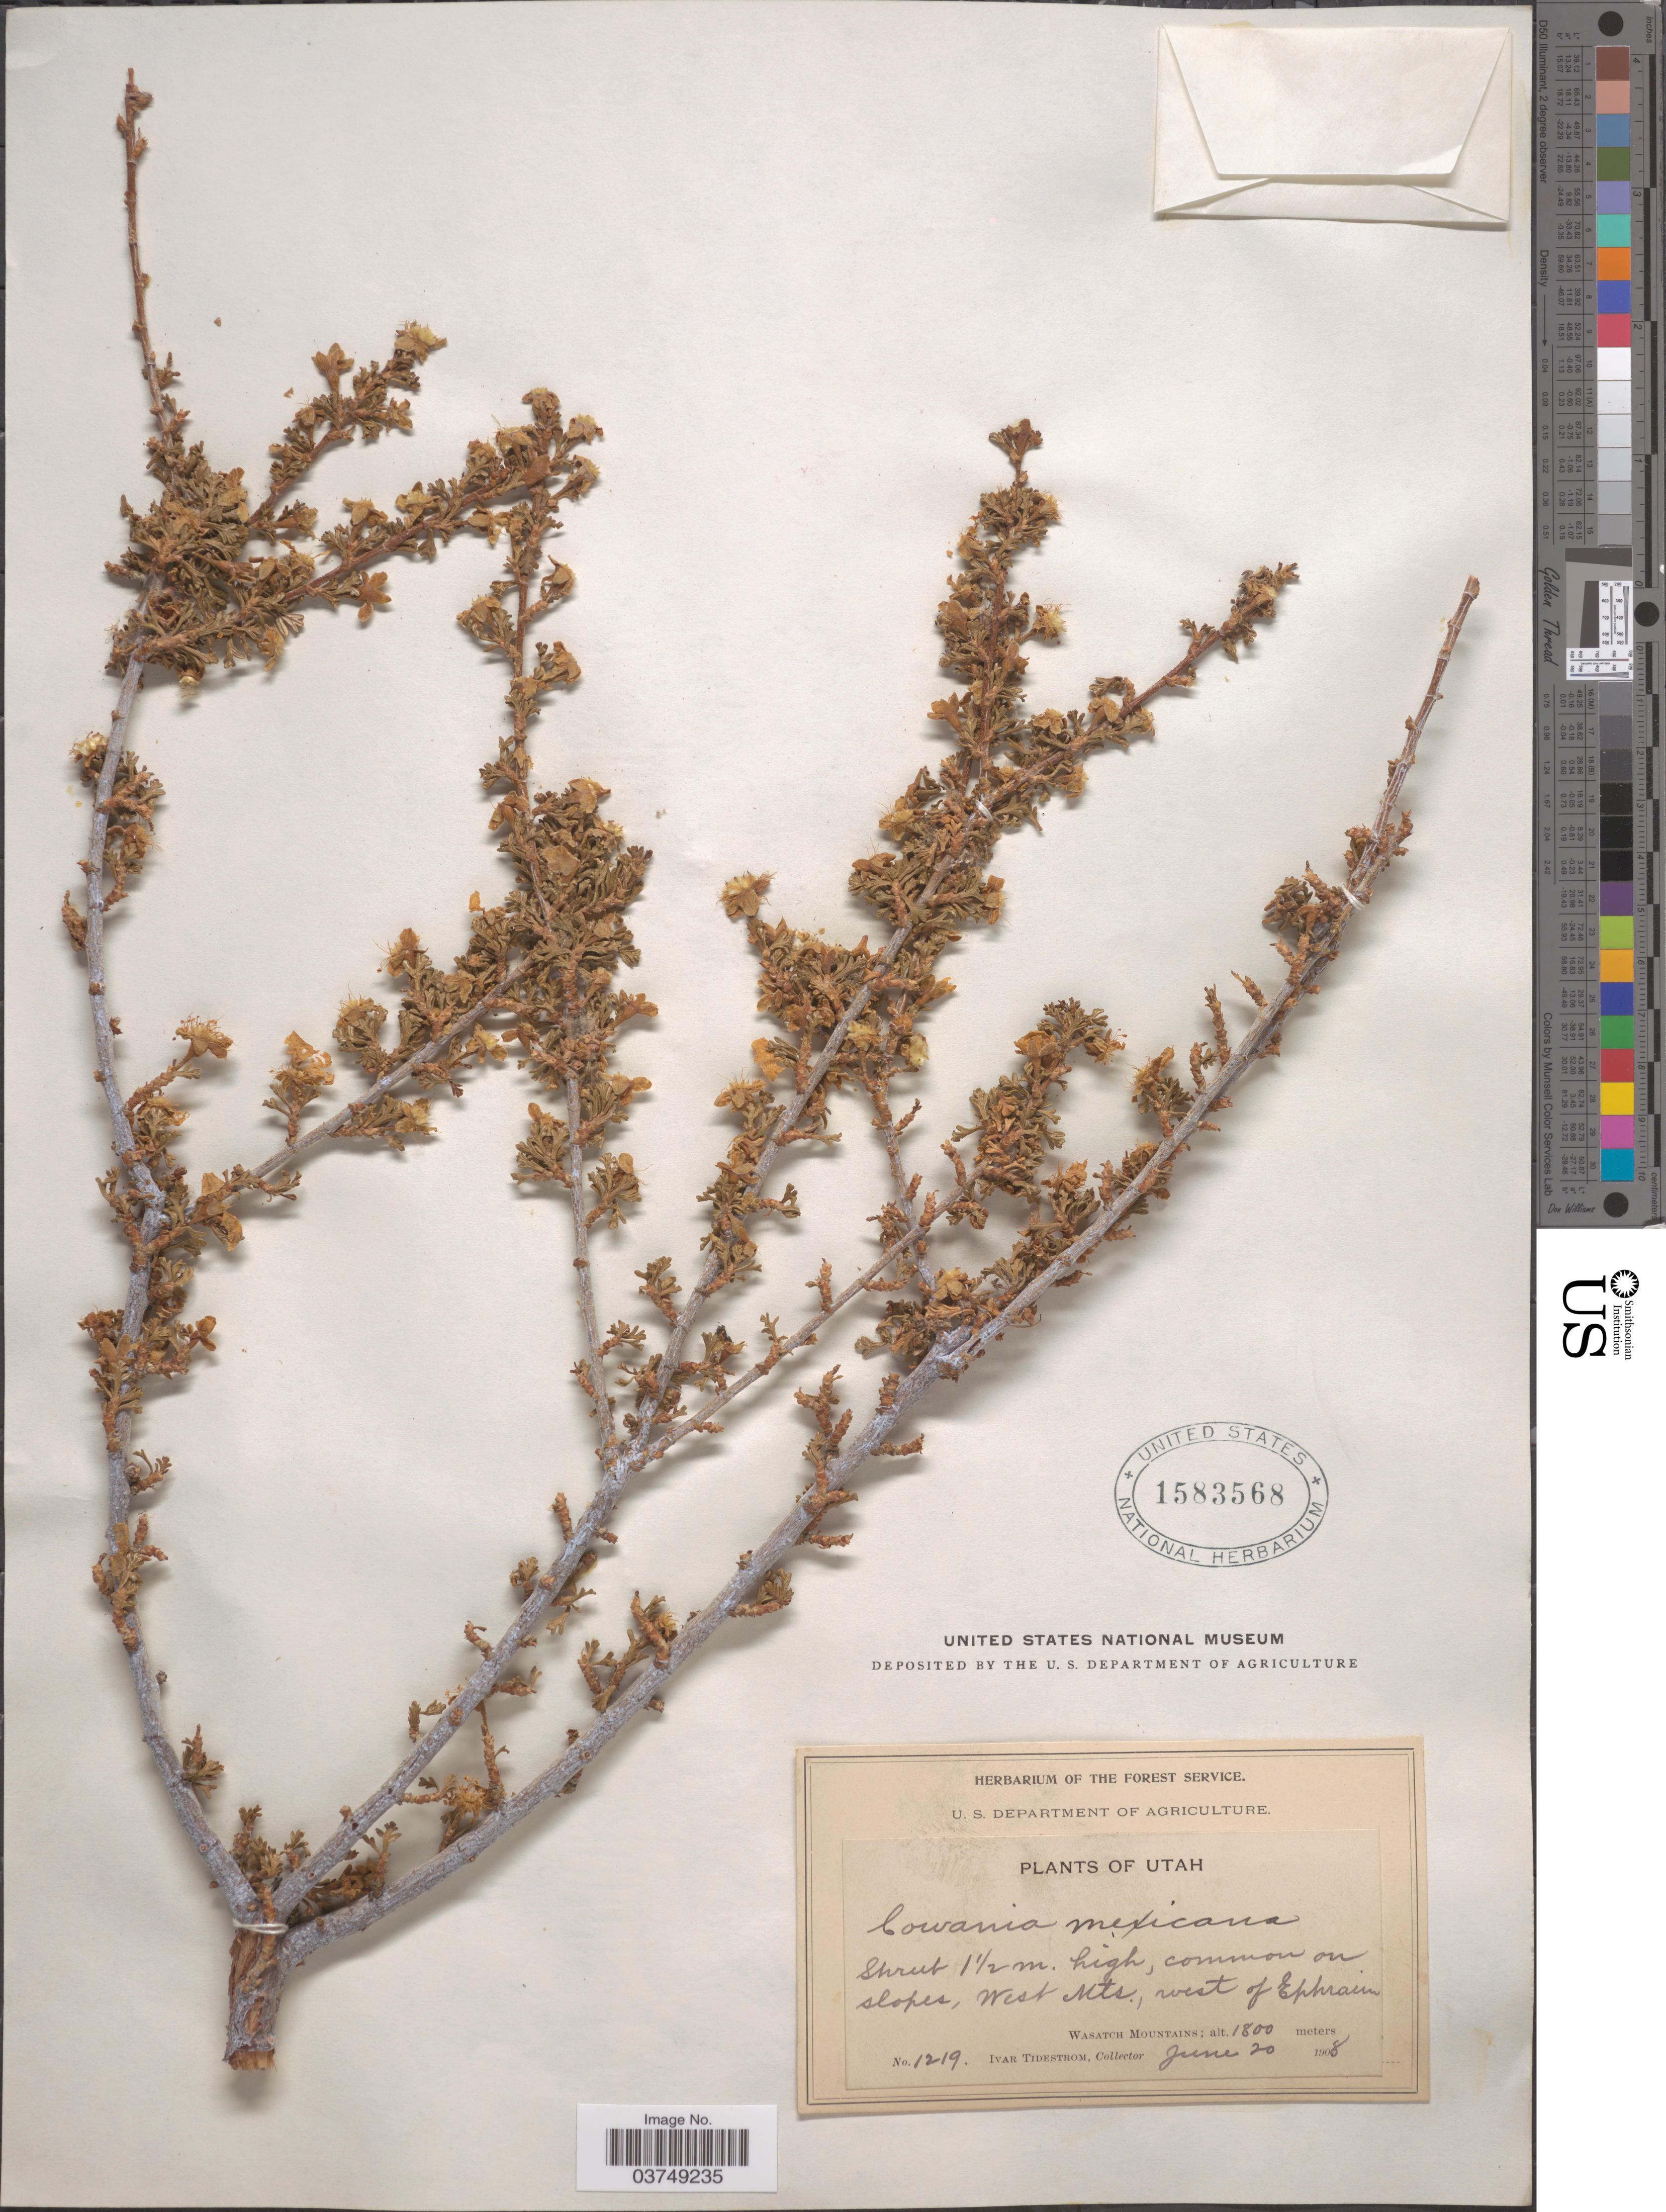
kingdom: Plantae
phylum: Tracheophyta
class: Magnoliopsida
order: Rosales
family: Rosaceae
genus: Purshia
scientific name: Purshia stansburyana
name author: (Torr.) Henrickson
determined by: Strong, Mark T., (BOT), Smithsonian Institution - National Museum of Natural History (UNITED STATES)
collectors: I. F. Tidestrom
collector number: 1219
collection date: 1908-06-20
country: United States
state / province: Utah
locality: West Mts,. west of Ephraim. Wasatch Mountains.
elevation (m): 1800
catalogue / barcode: US 1583568